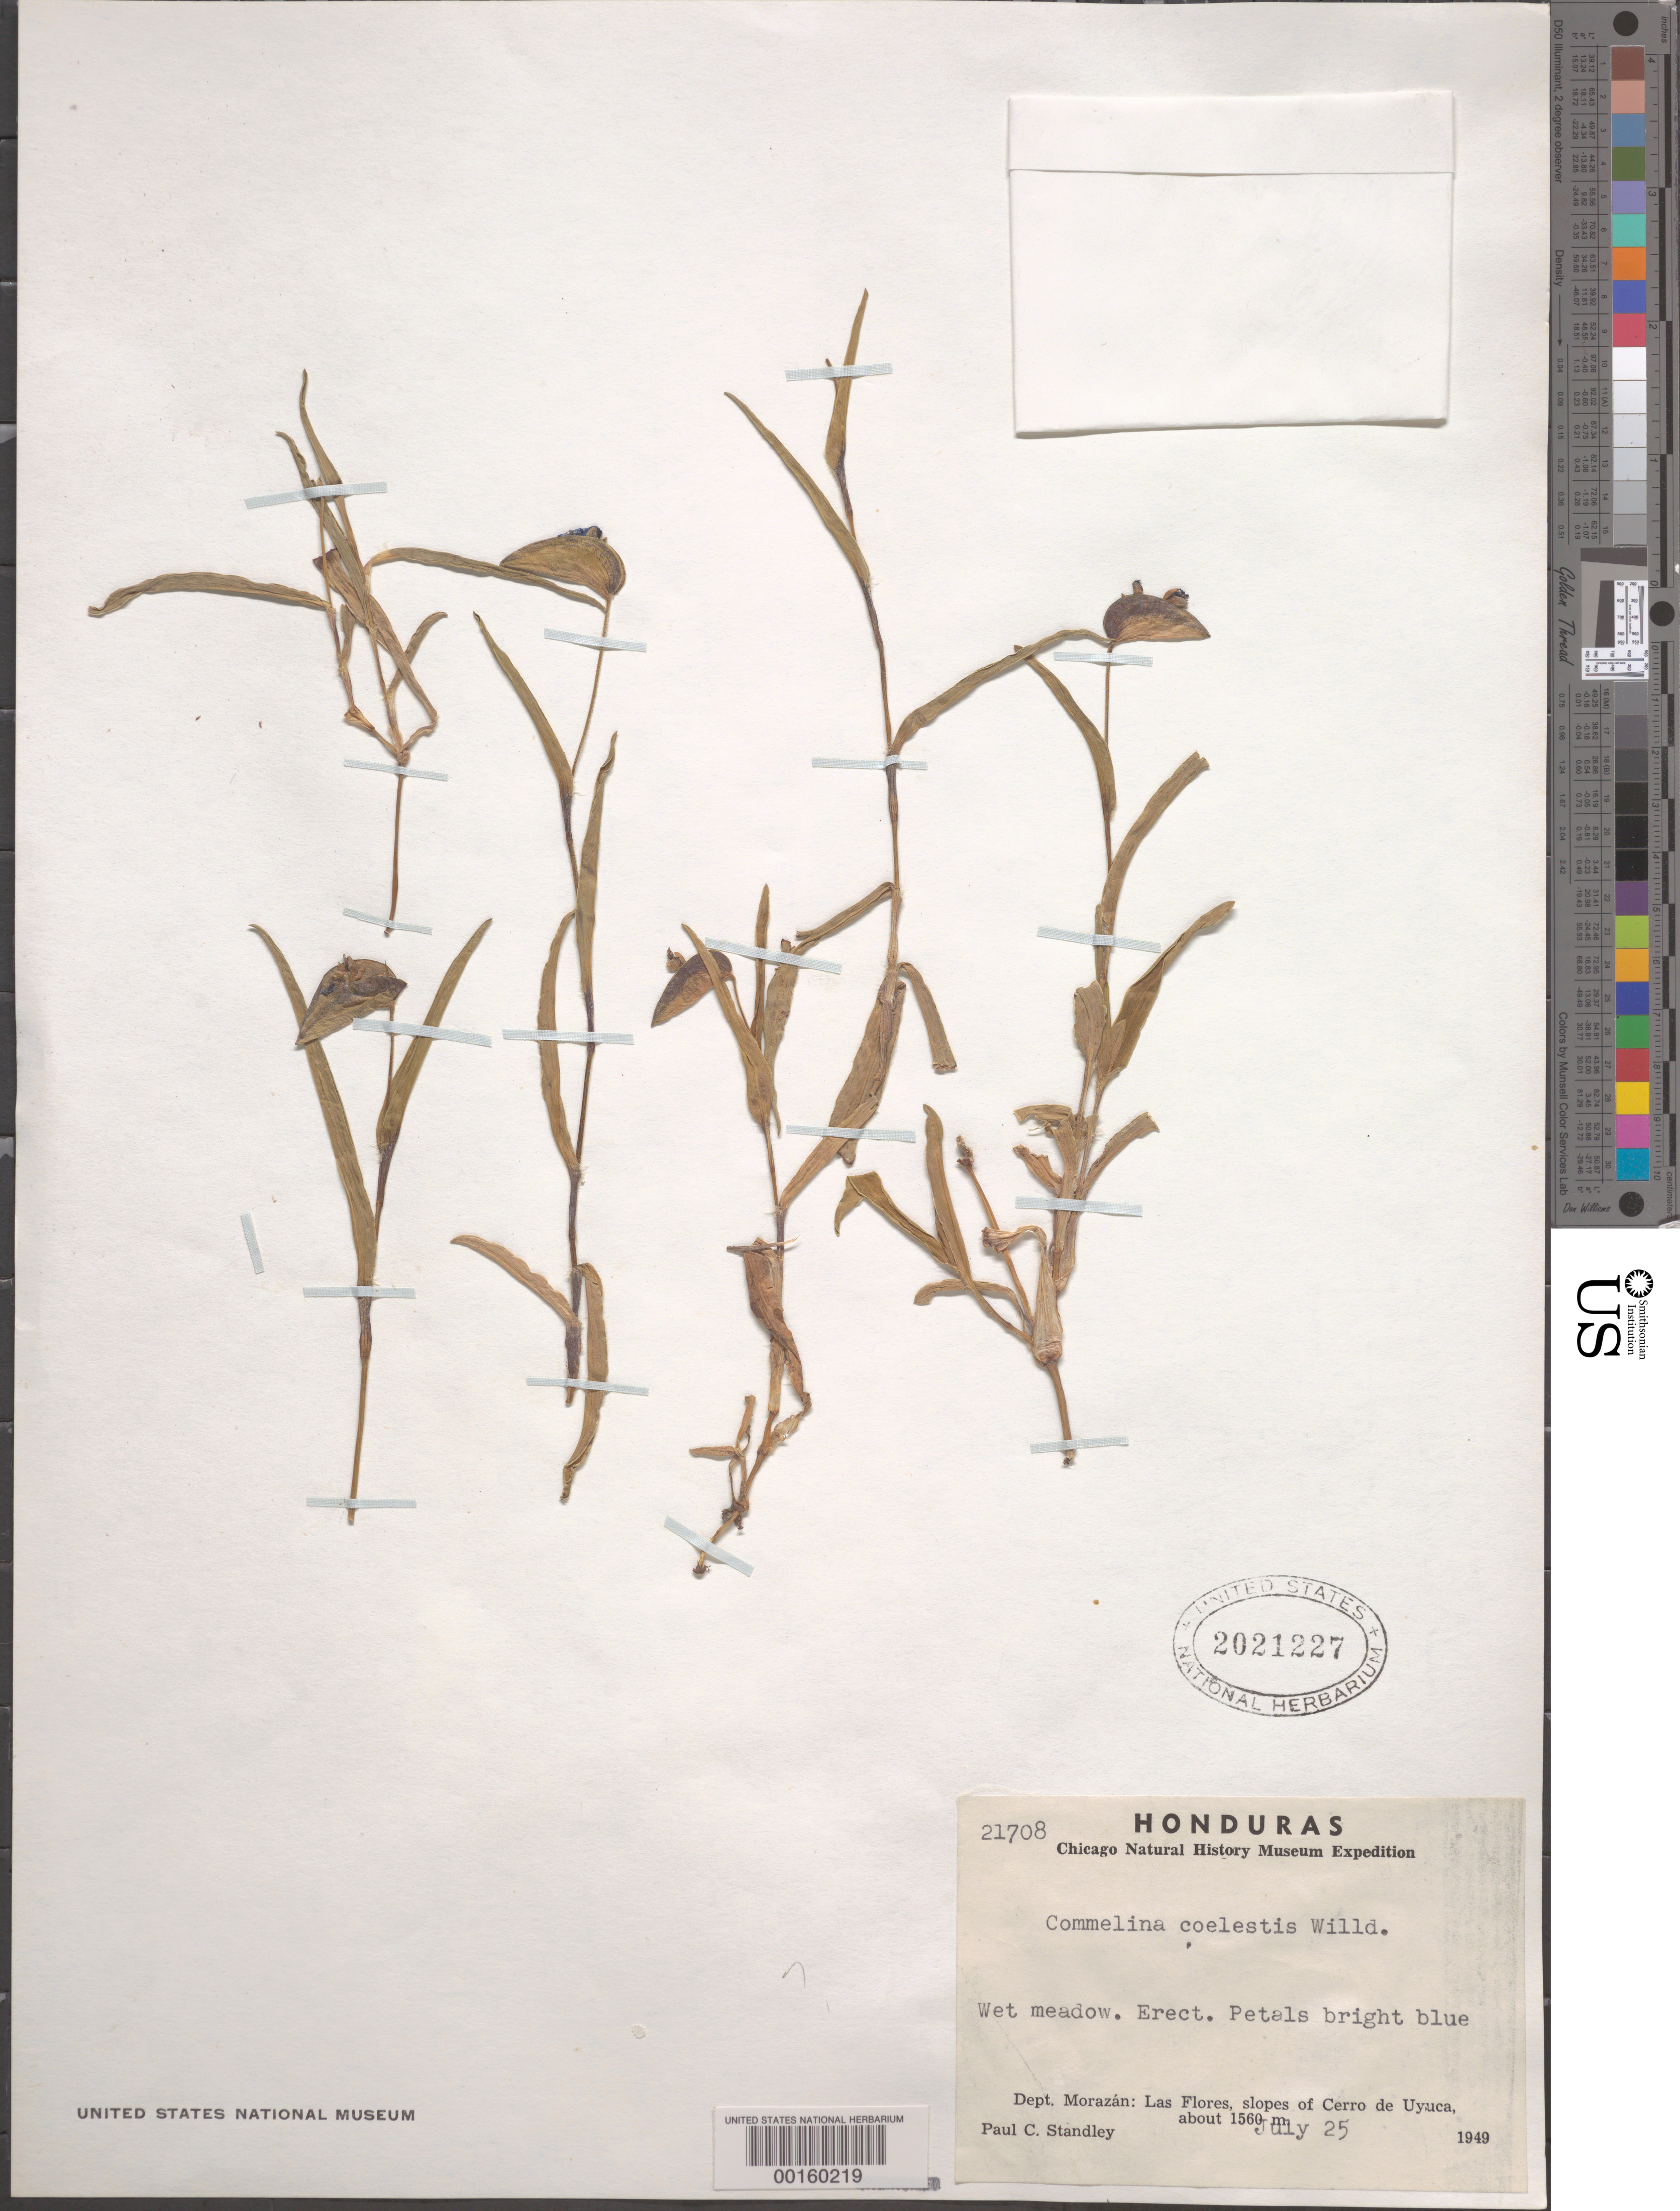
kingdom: Plantae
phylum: Tracheophyta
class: Liliopsida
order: Commelinales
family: Commelinaceae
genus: Commelina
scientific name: Commelina coelestis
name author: Willd.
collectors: P. C. Standley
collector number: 21708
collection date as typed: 25 Jul 1949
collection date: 1949-07-25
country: Honduras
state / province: Fco. Morazán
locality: Slopes of Cerro de Uyuca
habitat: Wet meadow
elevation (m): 1560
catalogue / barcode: US 2021227